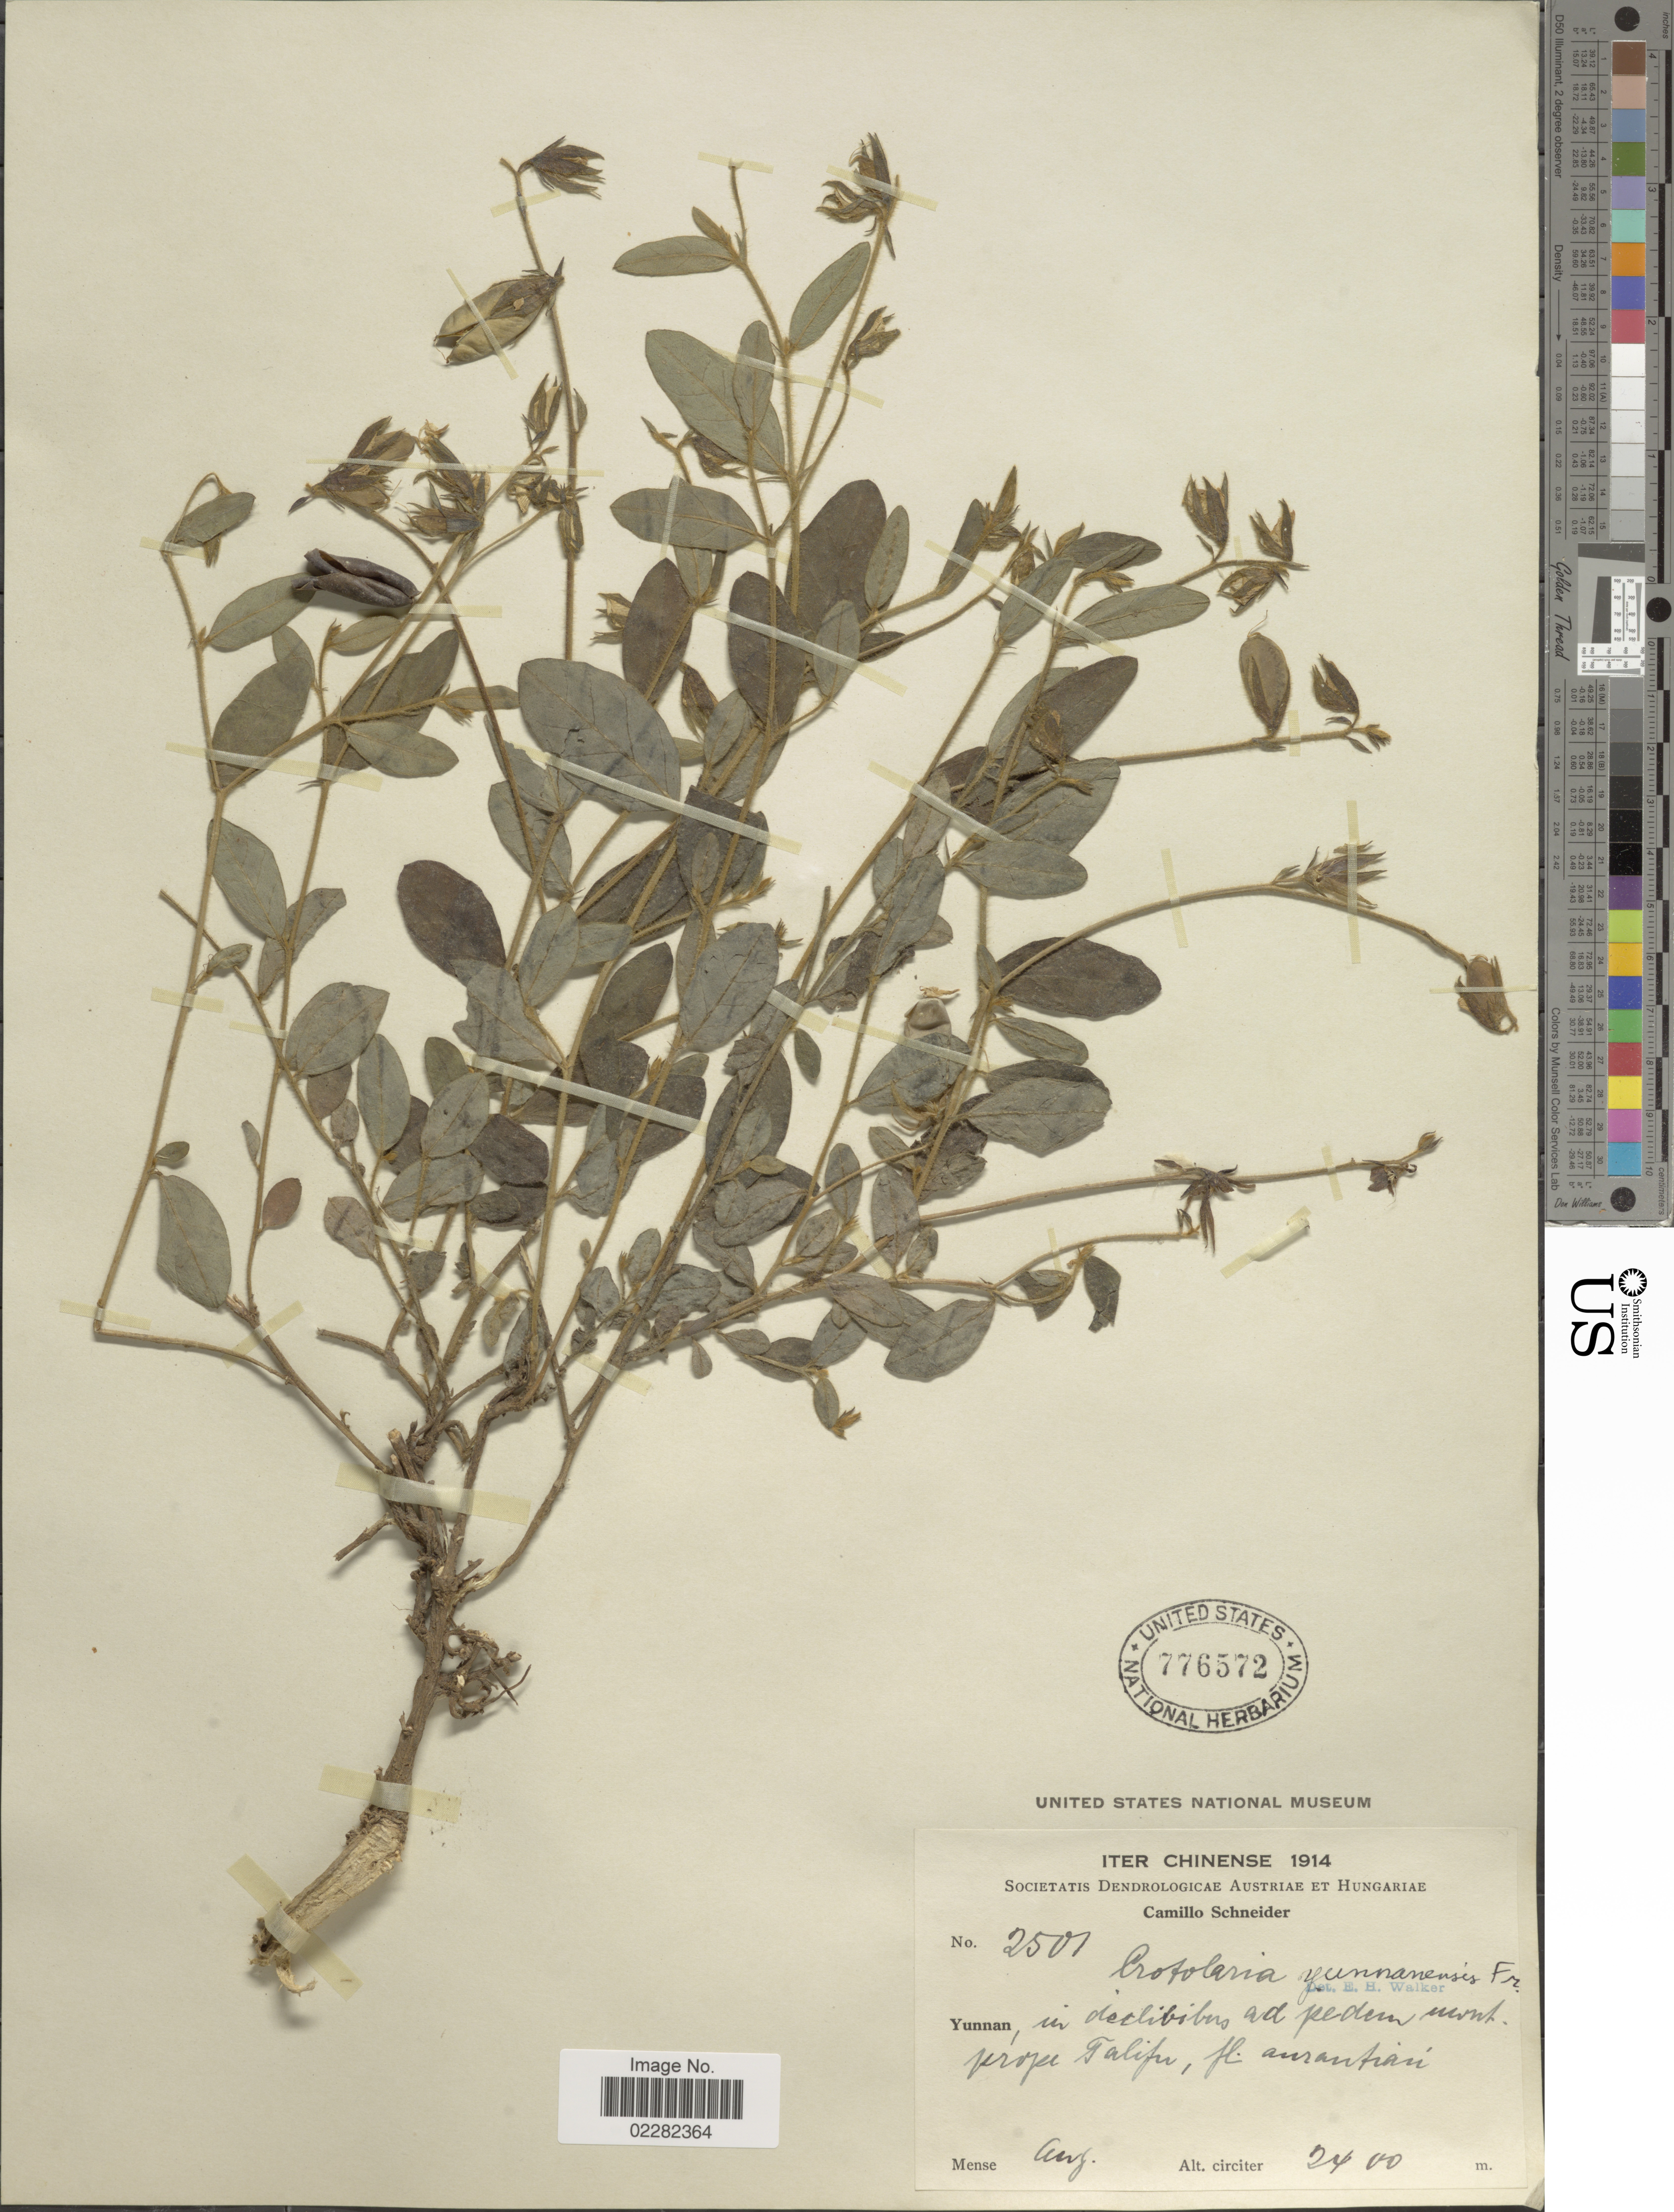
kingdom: Plantae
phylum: Tracheophyta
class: Magnoliopsida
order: Fabales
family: Fabaceae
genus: Crotalaria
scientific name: Crotalaria yunnanensis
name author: Franch.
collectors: C. K. Schneider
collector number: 2501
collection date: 1914-08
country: China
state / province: Yunnan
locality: Ad pedem mont. prope Talifu [interpreted]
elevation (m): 2400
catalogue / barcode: US 776572